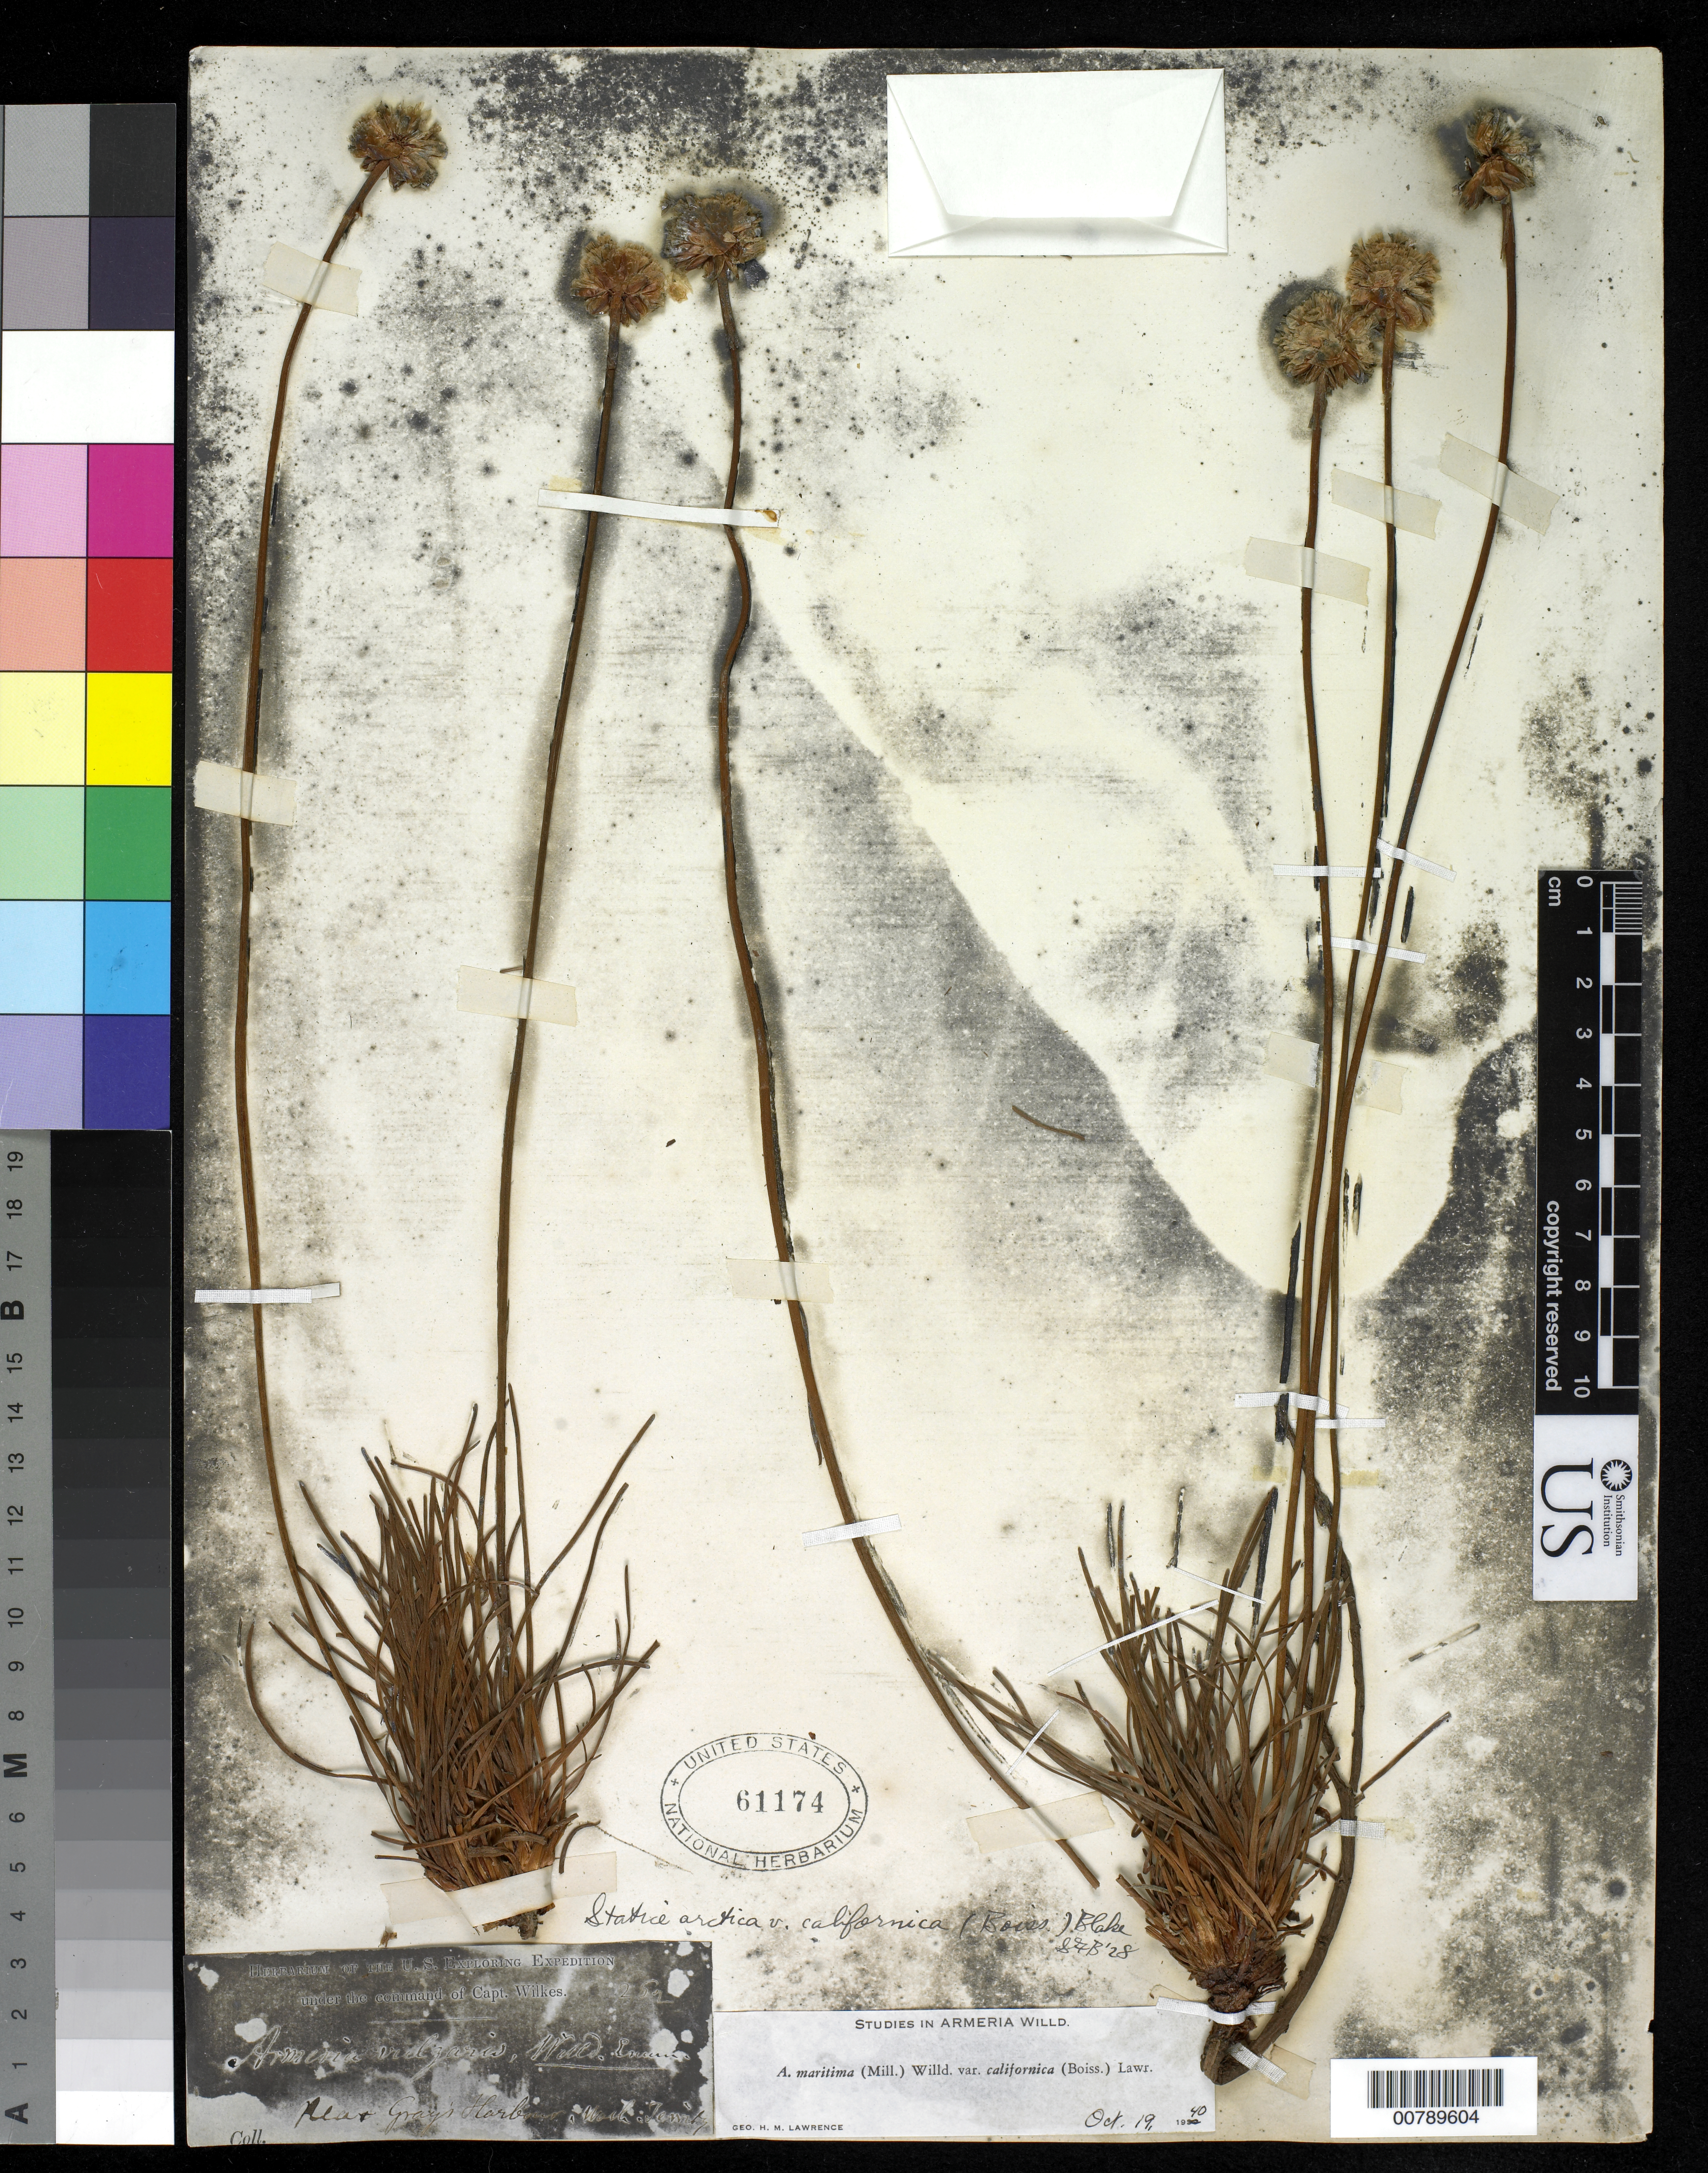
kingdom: Plantae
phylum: Tracheophyta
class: Magnoliopsida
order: Caryophyllales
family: Plumbaginaceae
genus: Armeria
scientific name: Armeria maritima subsp. californica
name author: (Boiss.) A.E. Porsild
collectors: Wilkes Explor. Exped.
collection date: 1838/1842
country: United States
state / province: Washington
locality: near Gray's Harbor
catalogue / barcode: US 61174